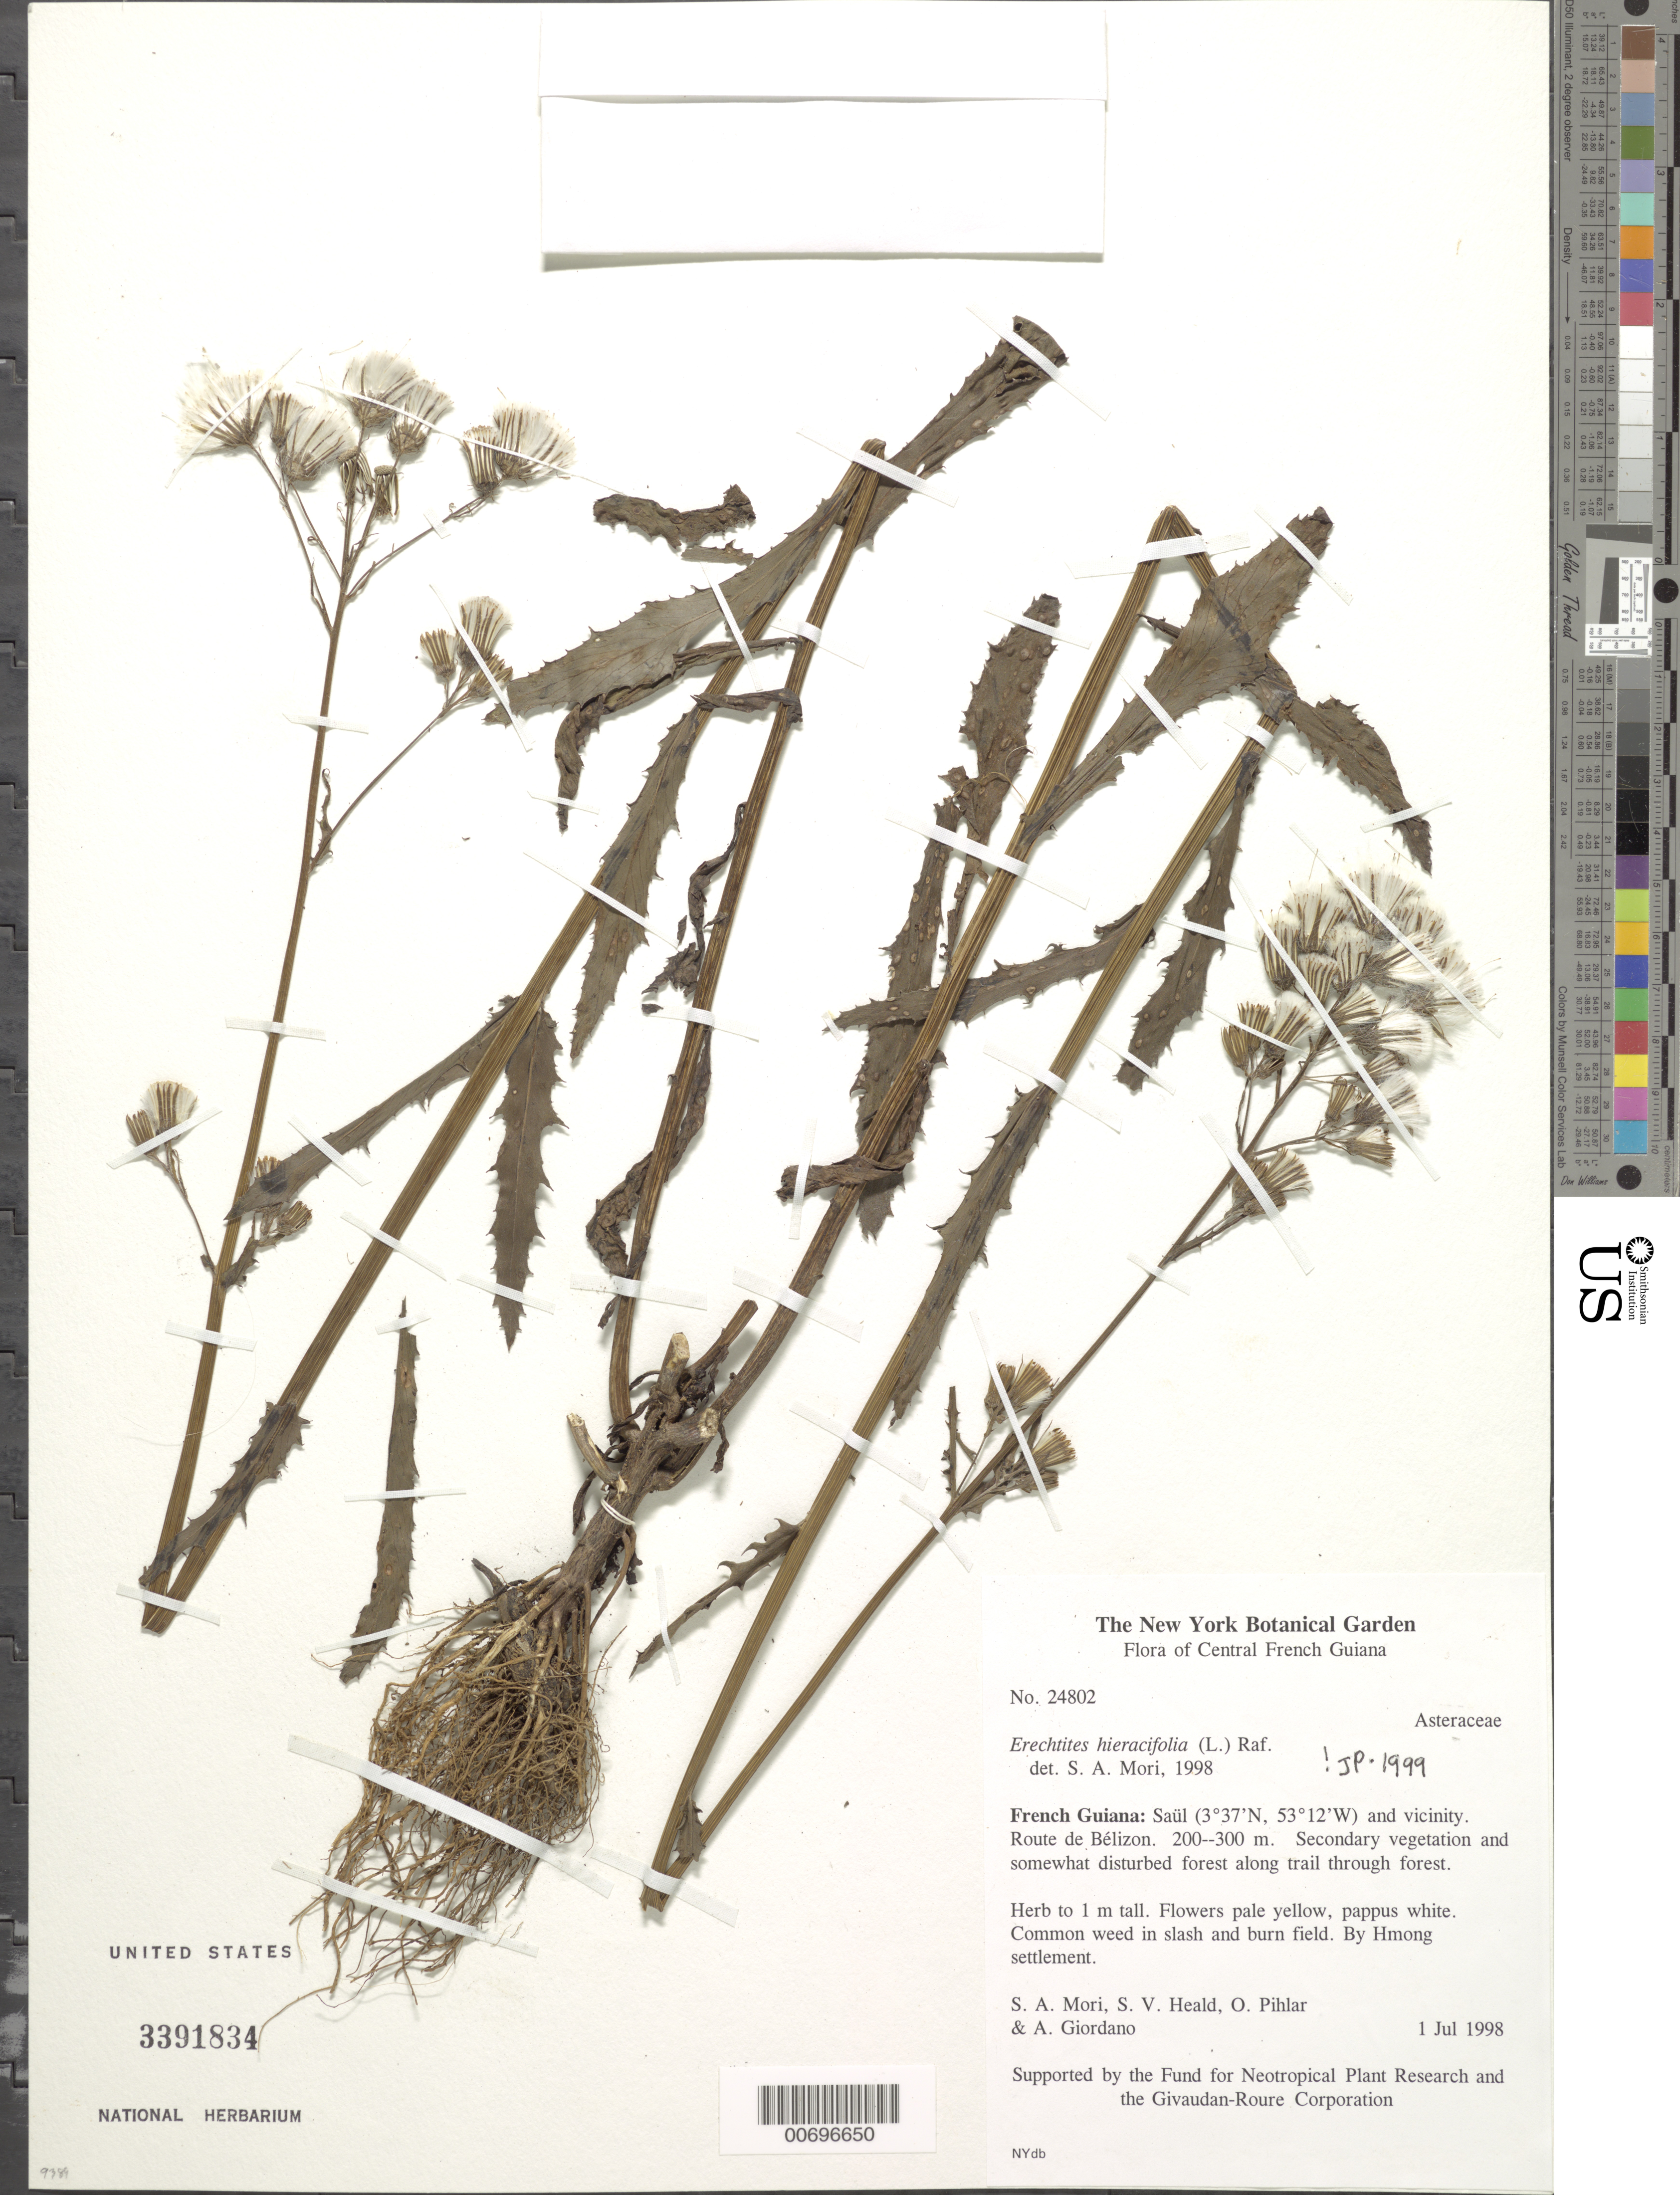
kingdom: Plantae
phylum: Tracheophyta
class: Magnoliopsida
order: Asterales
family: Asteraceae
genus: Erechtites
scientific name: Erechtites hieraciifolius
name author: (L.) Raf. ex DC.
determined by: Mori, Scott A.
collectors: S. Mori, S. Heald, O. Pihlar & A. Giordano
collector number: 24802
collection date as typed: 1-Jul-98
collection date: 1998-07-01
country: French Guiana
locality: Saül and vic., Route de Bélizon. By Hmong settlement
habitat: Slash and burn field. Secondary vegetation and somewhat disturbed forest along trail through forest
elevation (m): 200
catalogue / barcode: US 3391834